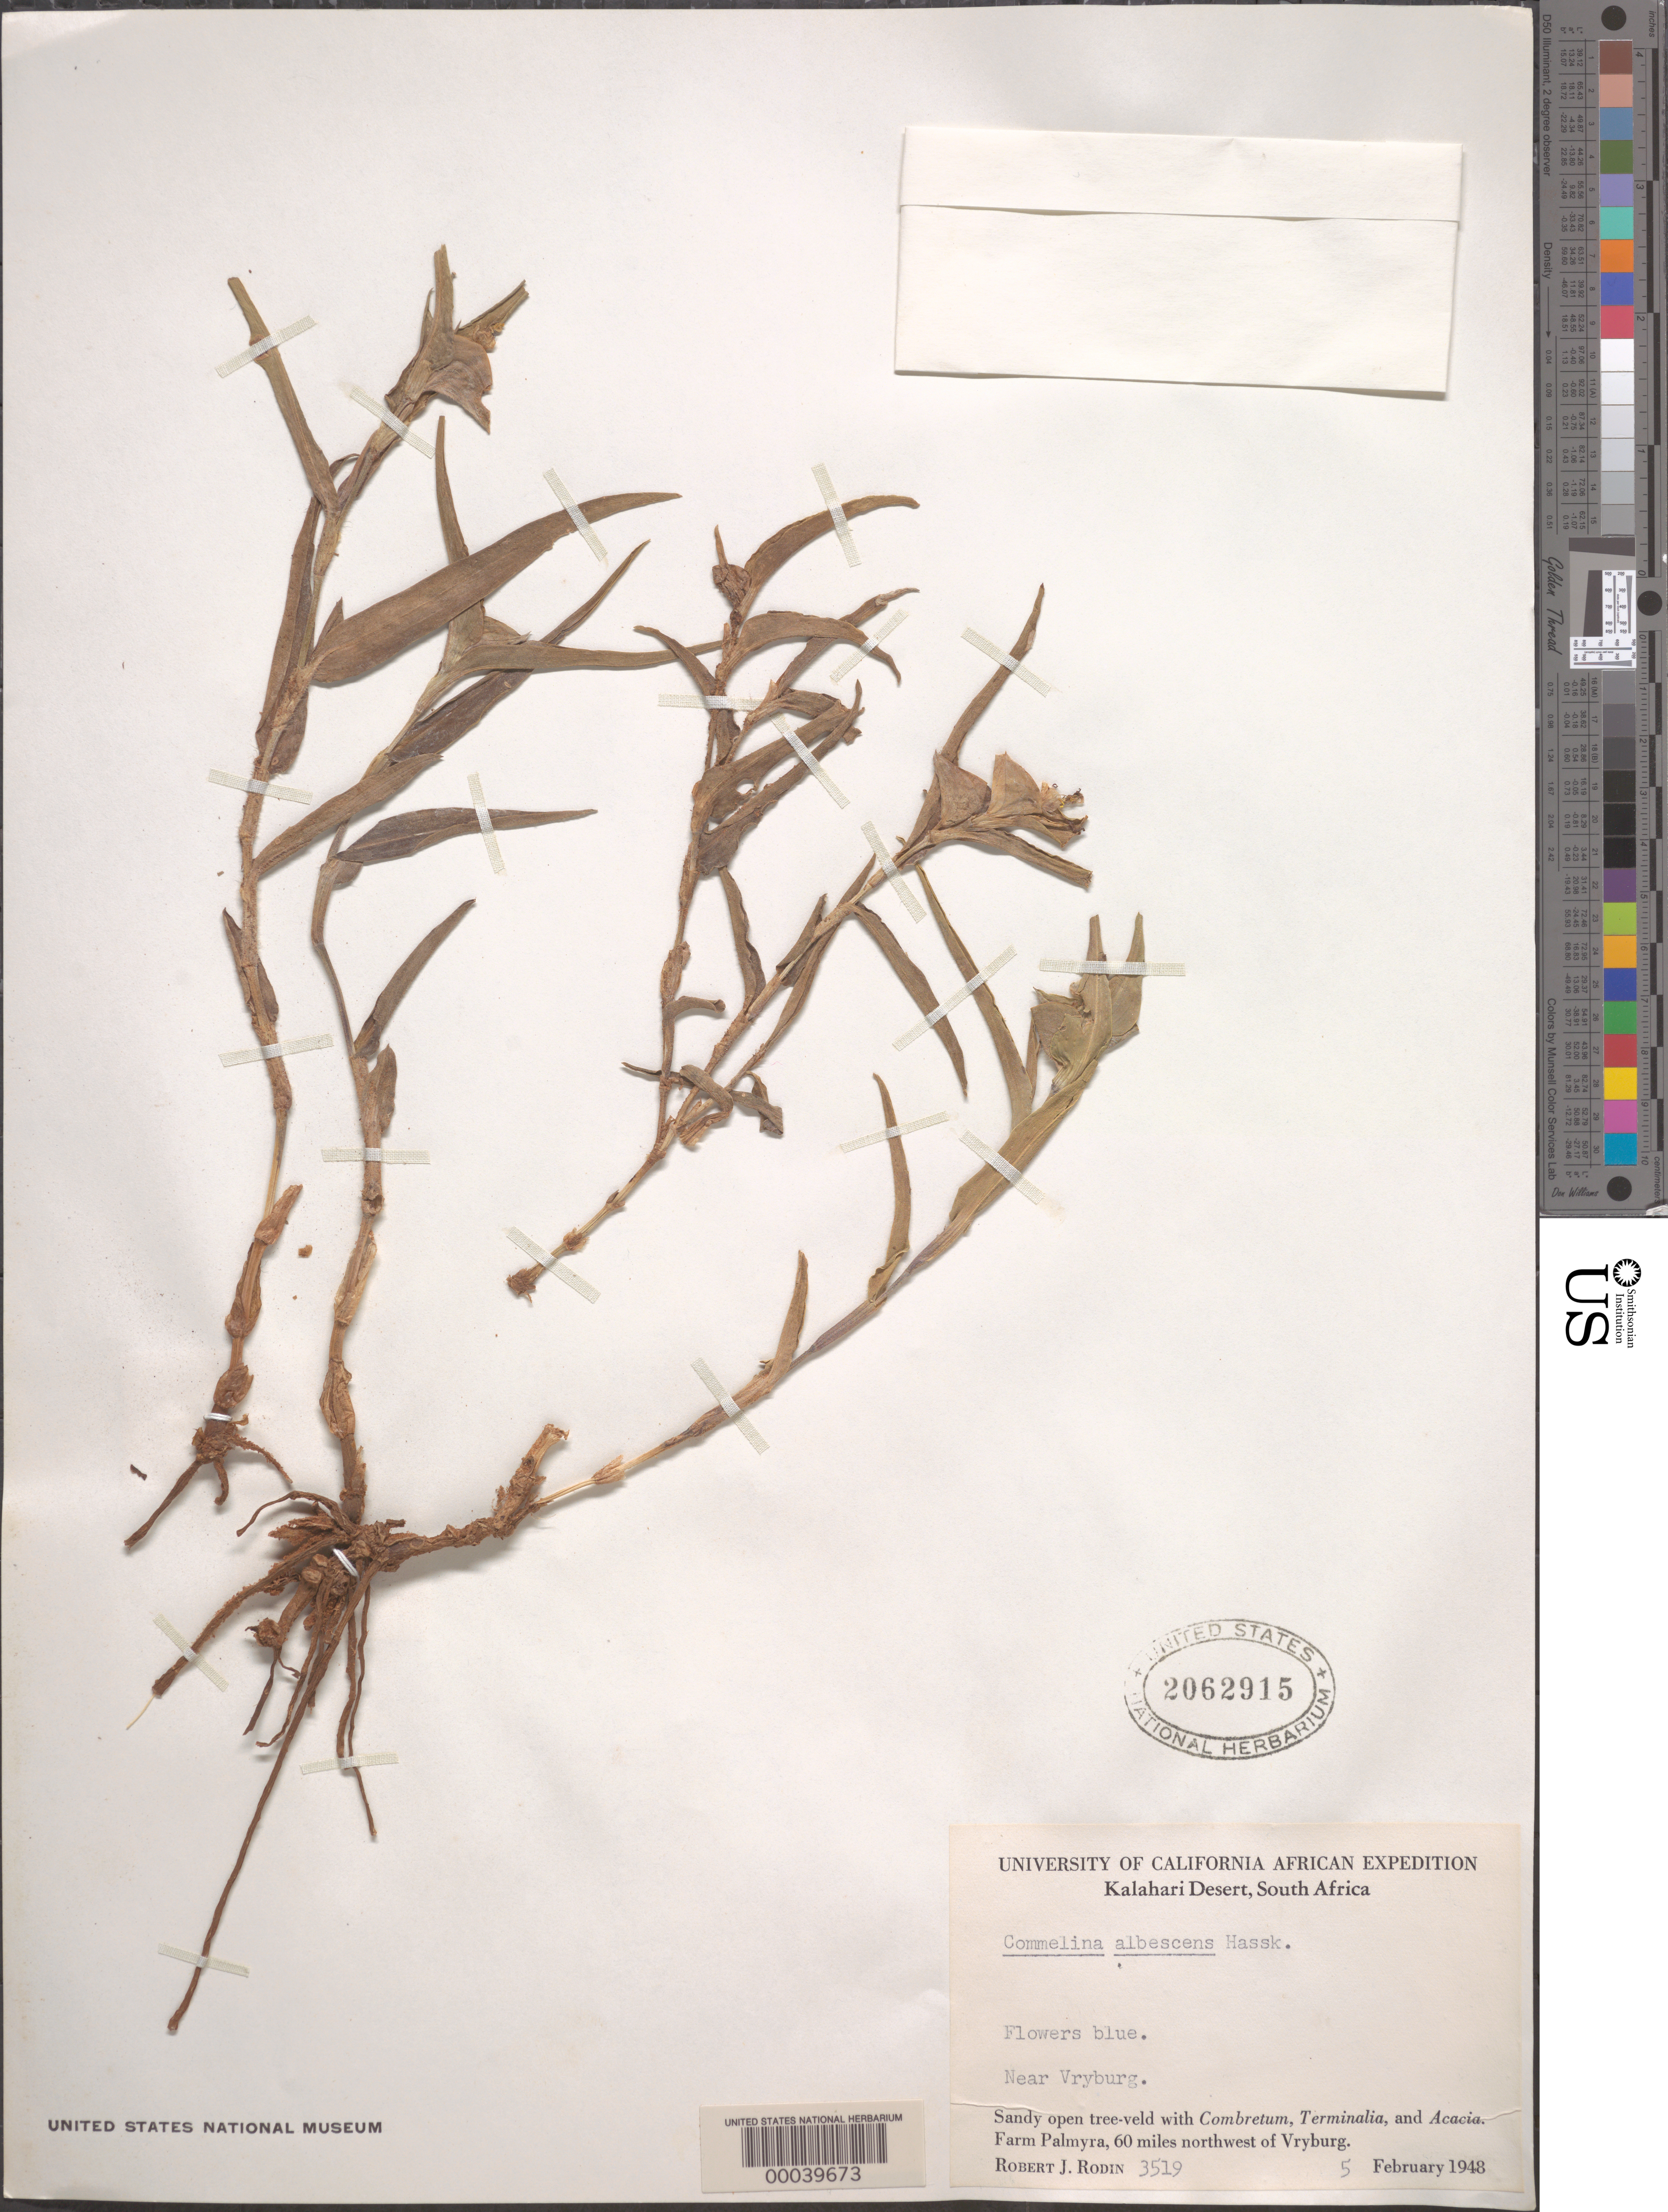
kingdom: Plantae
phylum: Tracheophyta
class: Liliopsida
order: Commelinales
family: Commelinaceae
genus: Commelina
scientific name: Commelina erecta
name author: L.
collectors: R. J. Rodin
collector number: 3519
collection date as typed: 05 Feb 1948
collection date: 1948-02-05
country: South Africa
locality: Kalahari desert; sw of vryburg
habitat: Sandy soil, open tree veld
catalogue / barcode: US 2062915